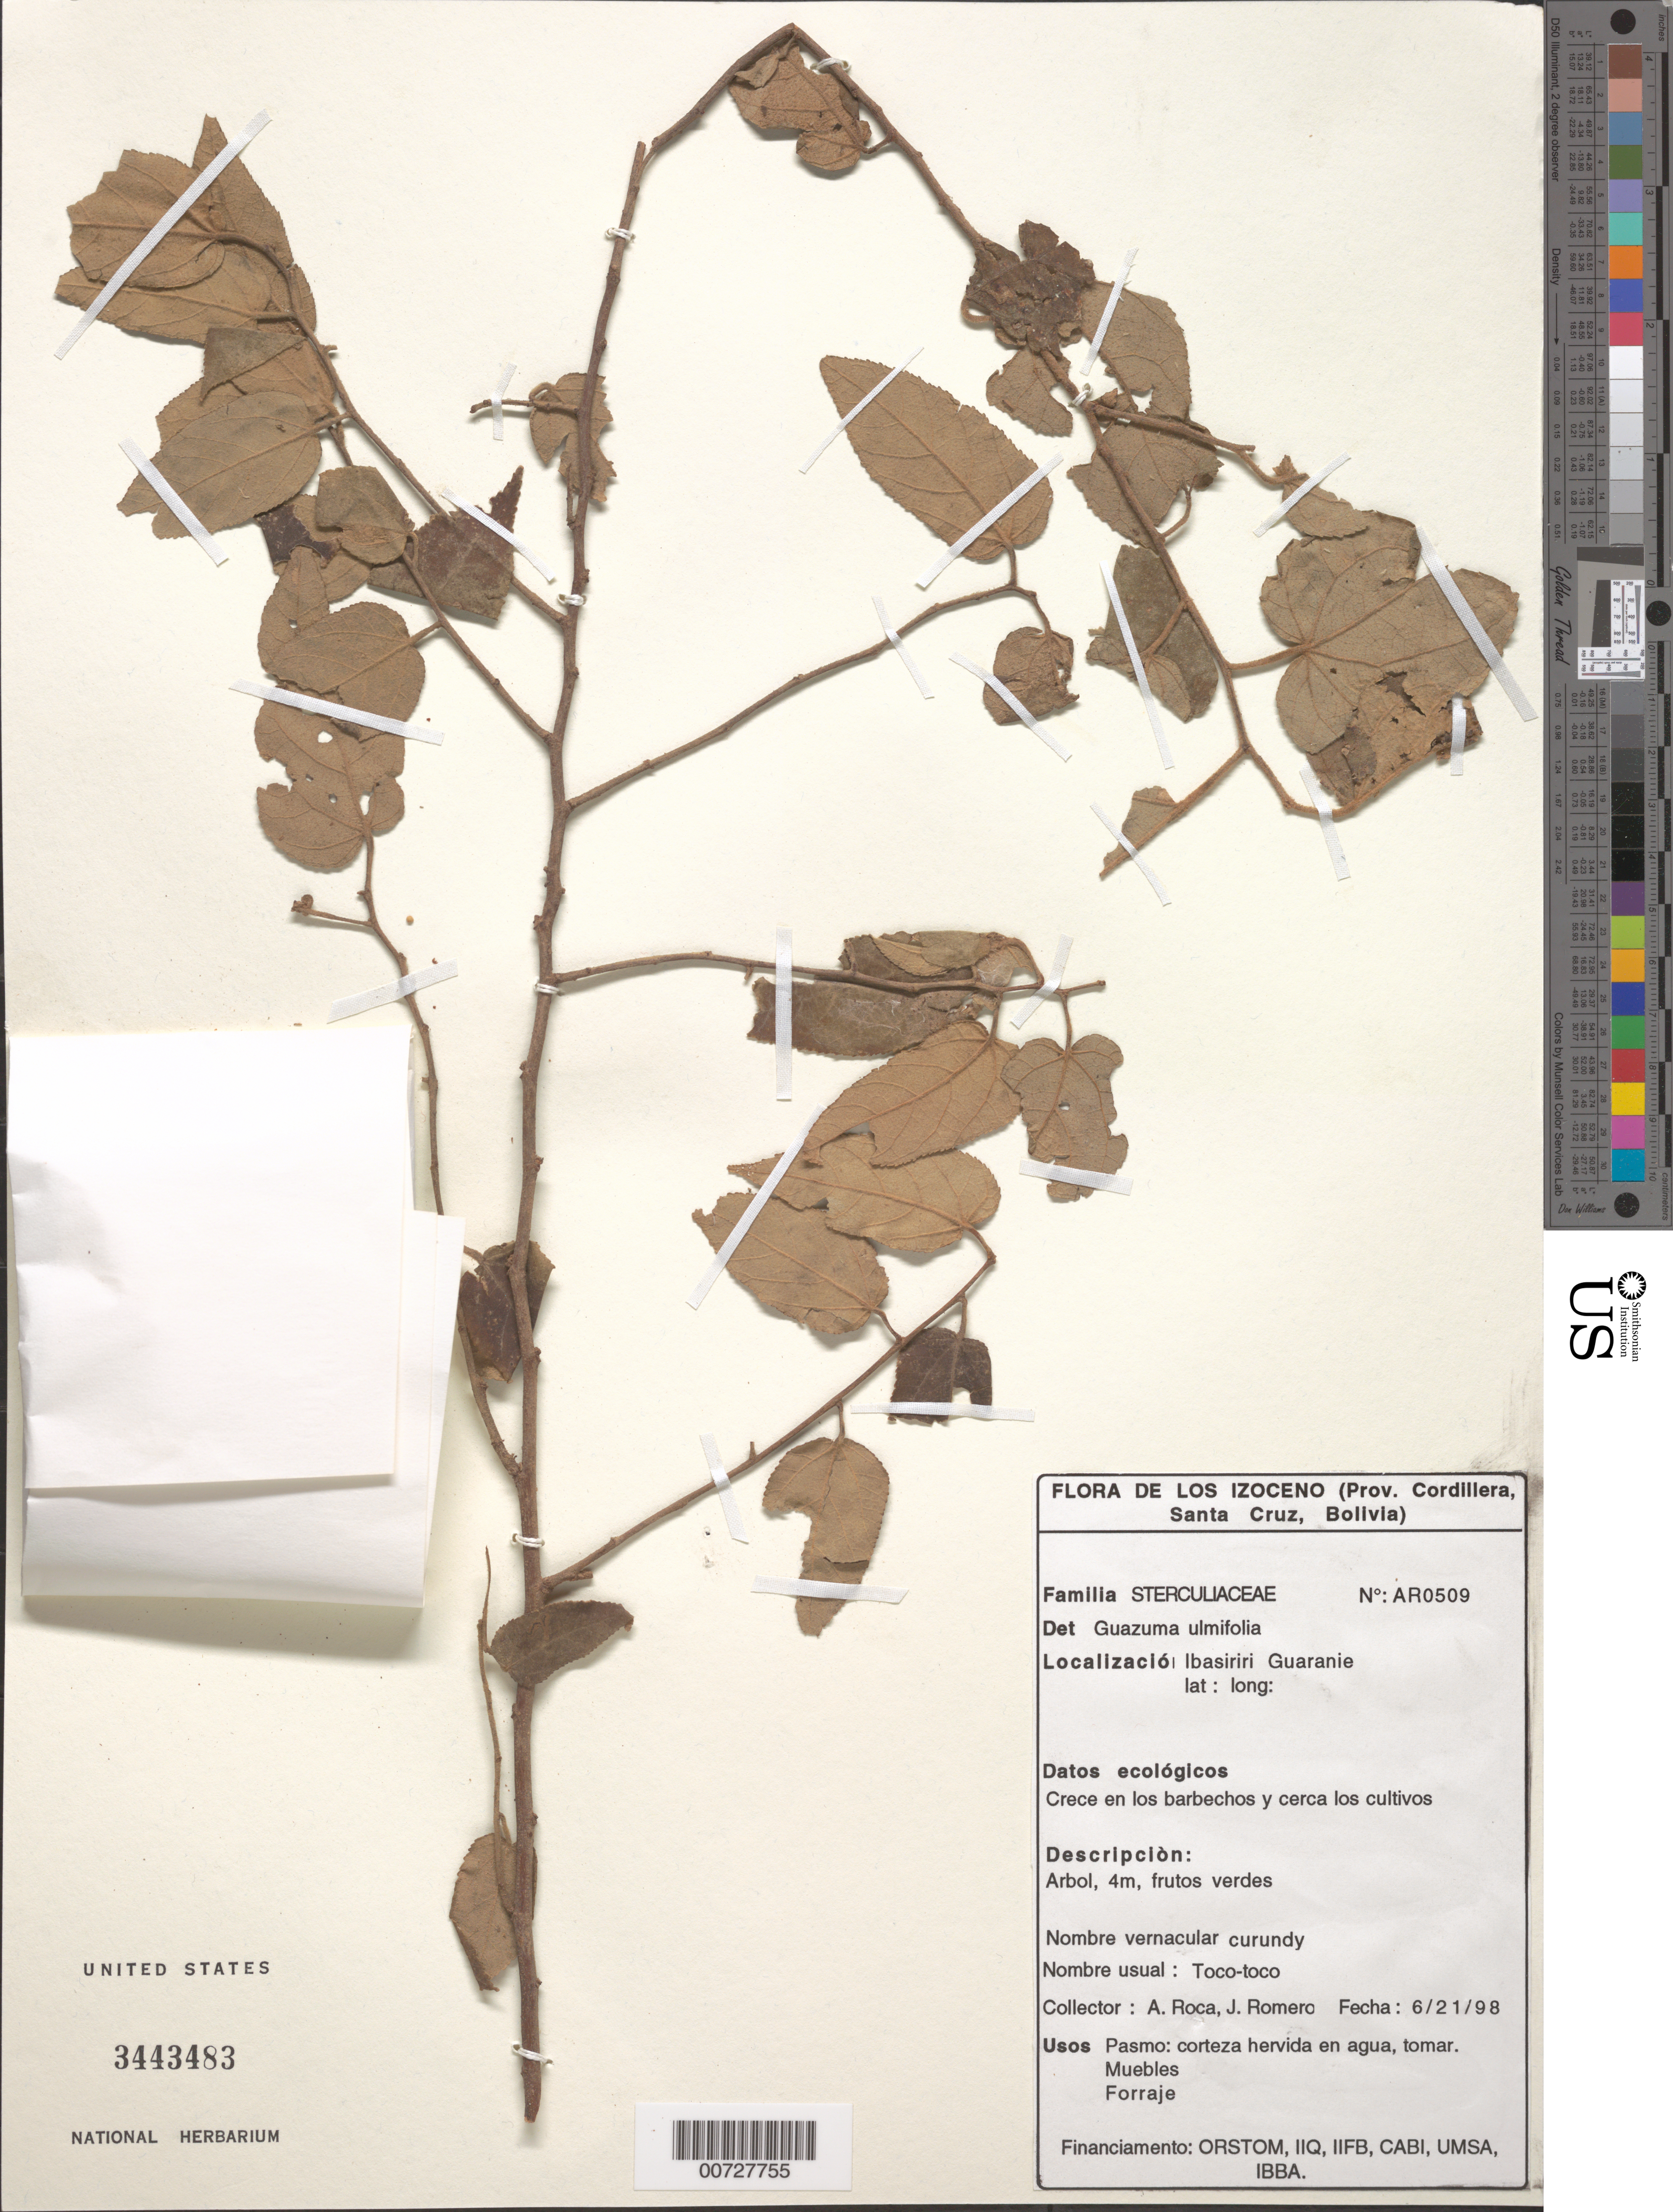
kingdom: Plantae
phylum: Tracheophyta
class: Magnoliopsida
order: Malvales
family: Malvaceae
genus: Guazuma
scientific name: Guazuma ulmifolia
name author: Lam.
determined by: Roca, A.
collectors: A. Roca & J. Romero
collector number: AR0509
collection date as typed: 21 Jun 1998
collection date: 1998-06-21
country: Bolivia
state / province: Santa Cruz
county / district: Cordillera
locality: Ibasiriri Guaranie.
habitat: Crece en los barbechos y cerca los cultivos.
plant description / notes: Common name: Curundy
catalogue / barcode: US 3443483